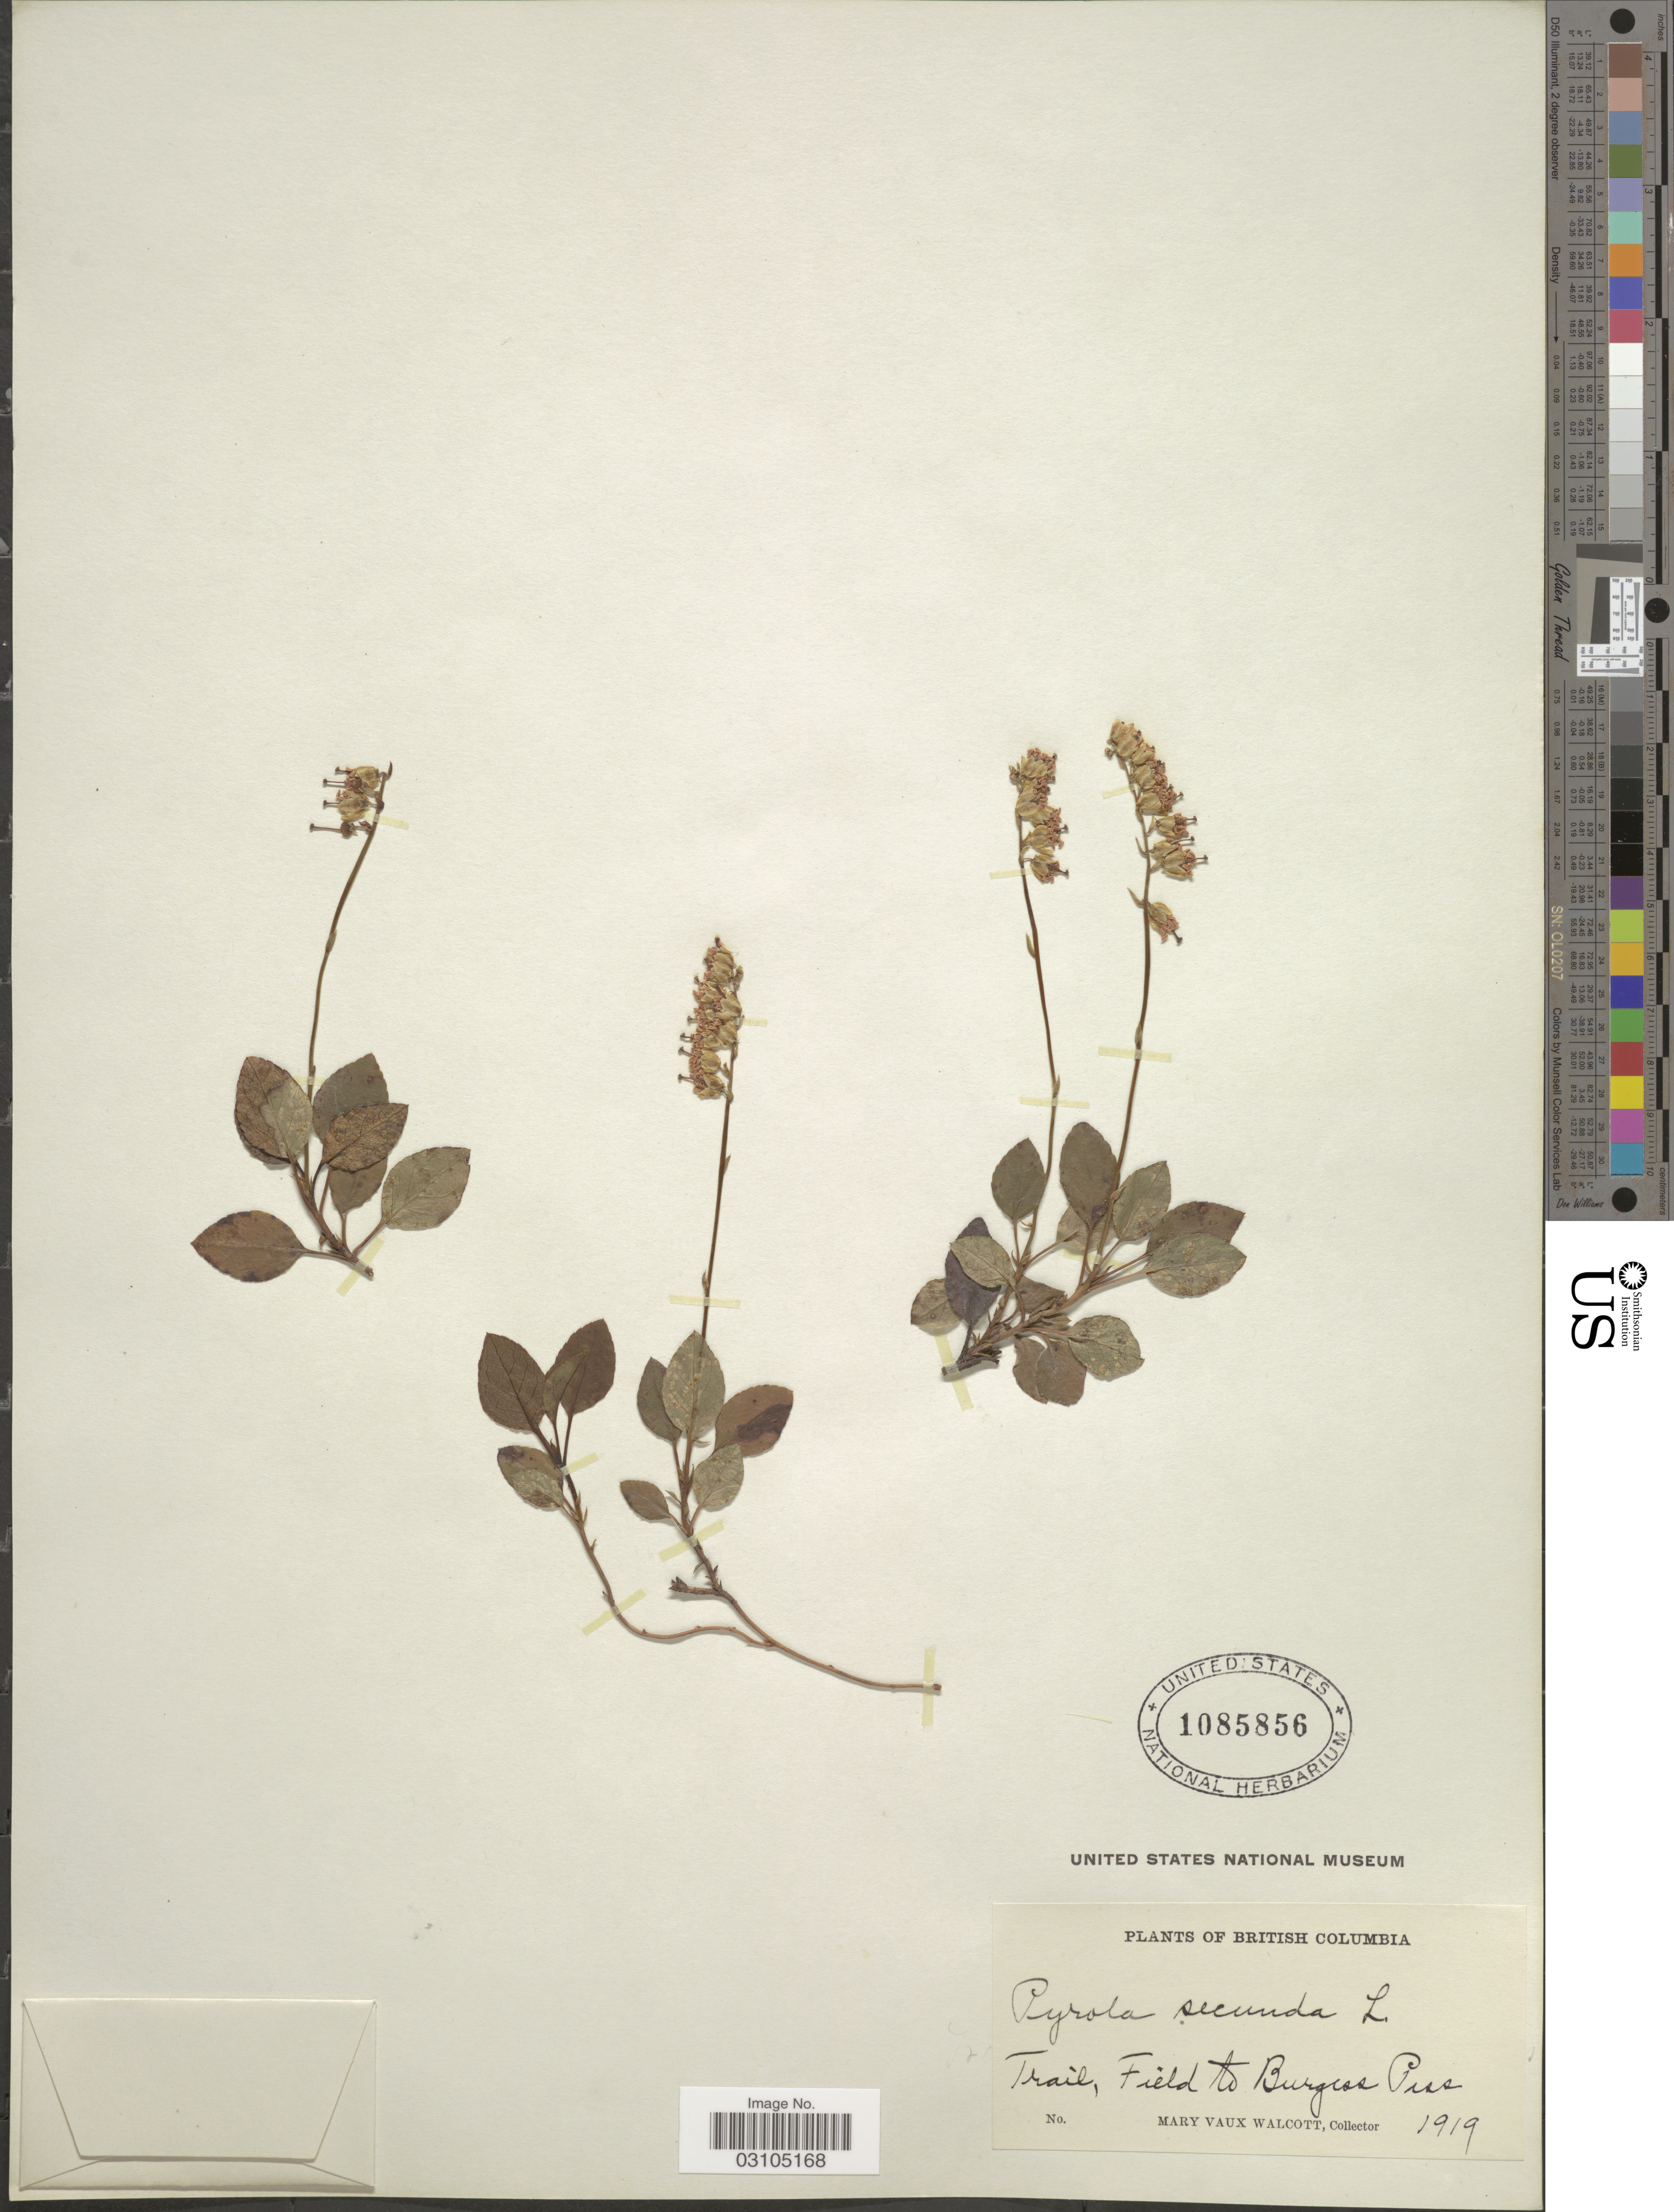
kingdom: Plantae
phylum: Tracheophyta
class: Magnoliopsida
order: Ericales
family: Ericaceae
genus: Orthilia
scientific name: Orthilia secunda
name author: (L.) House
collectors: M. Walcott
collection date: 1919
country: Canada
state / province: British Columbia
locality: Trail, Field to Burgess Pass.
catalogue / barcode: US 1085856